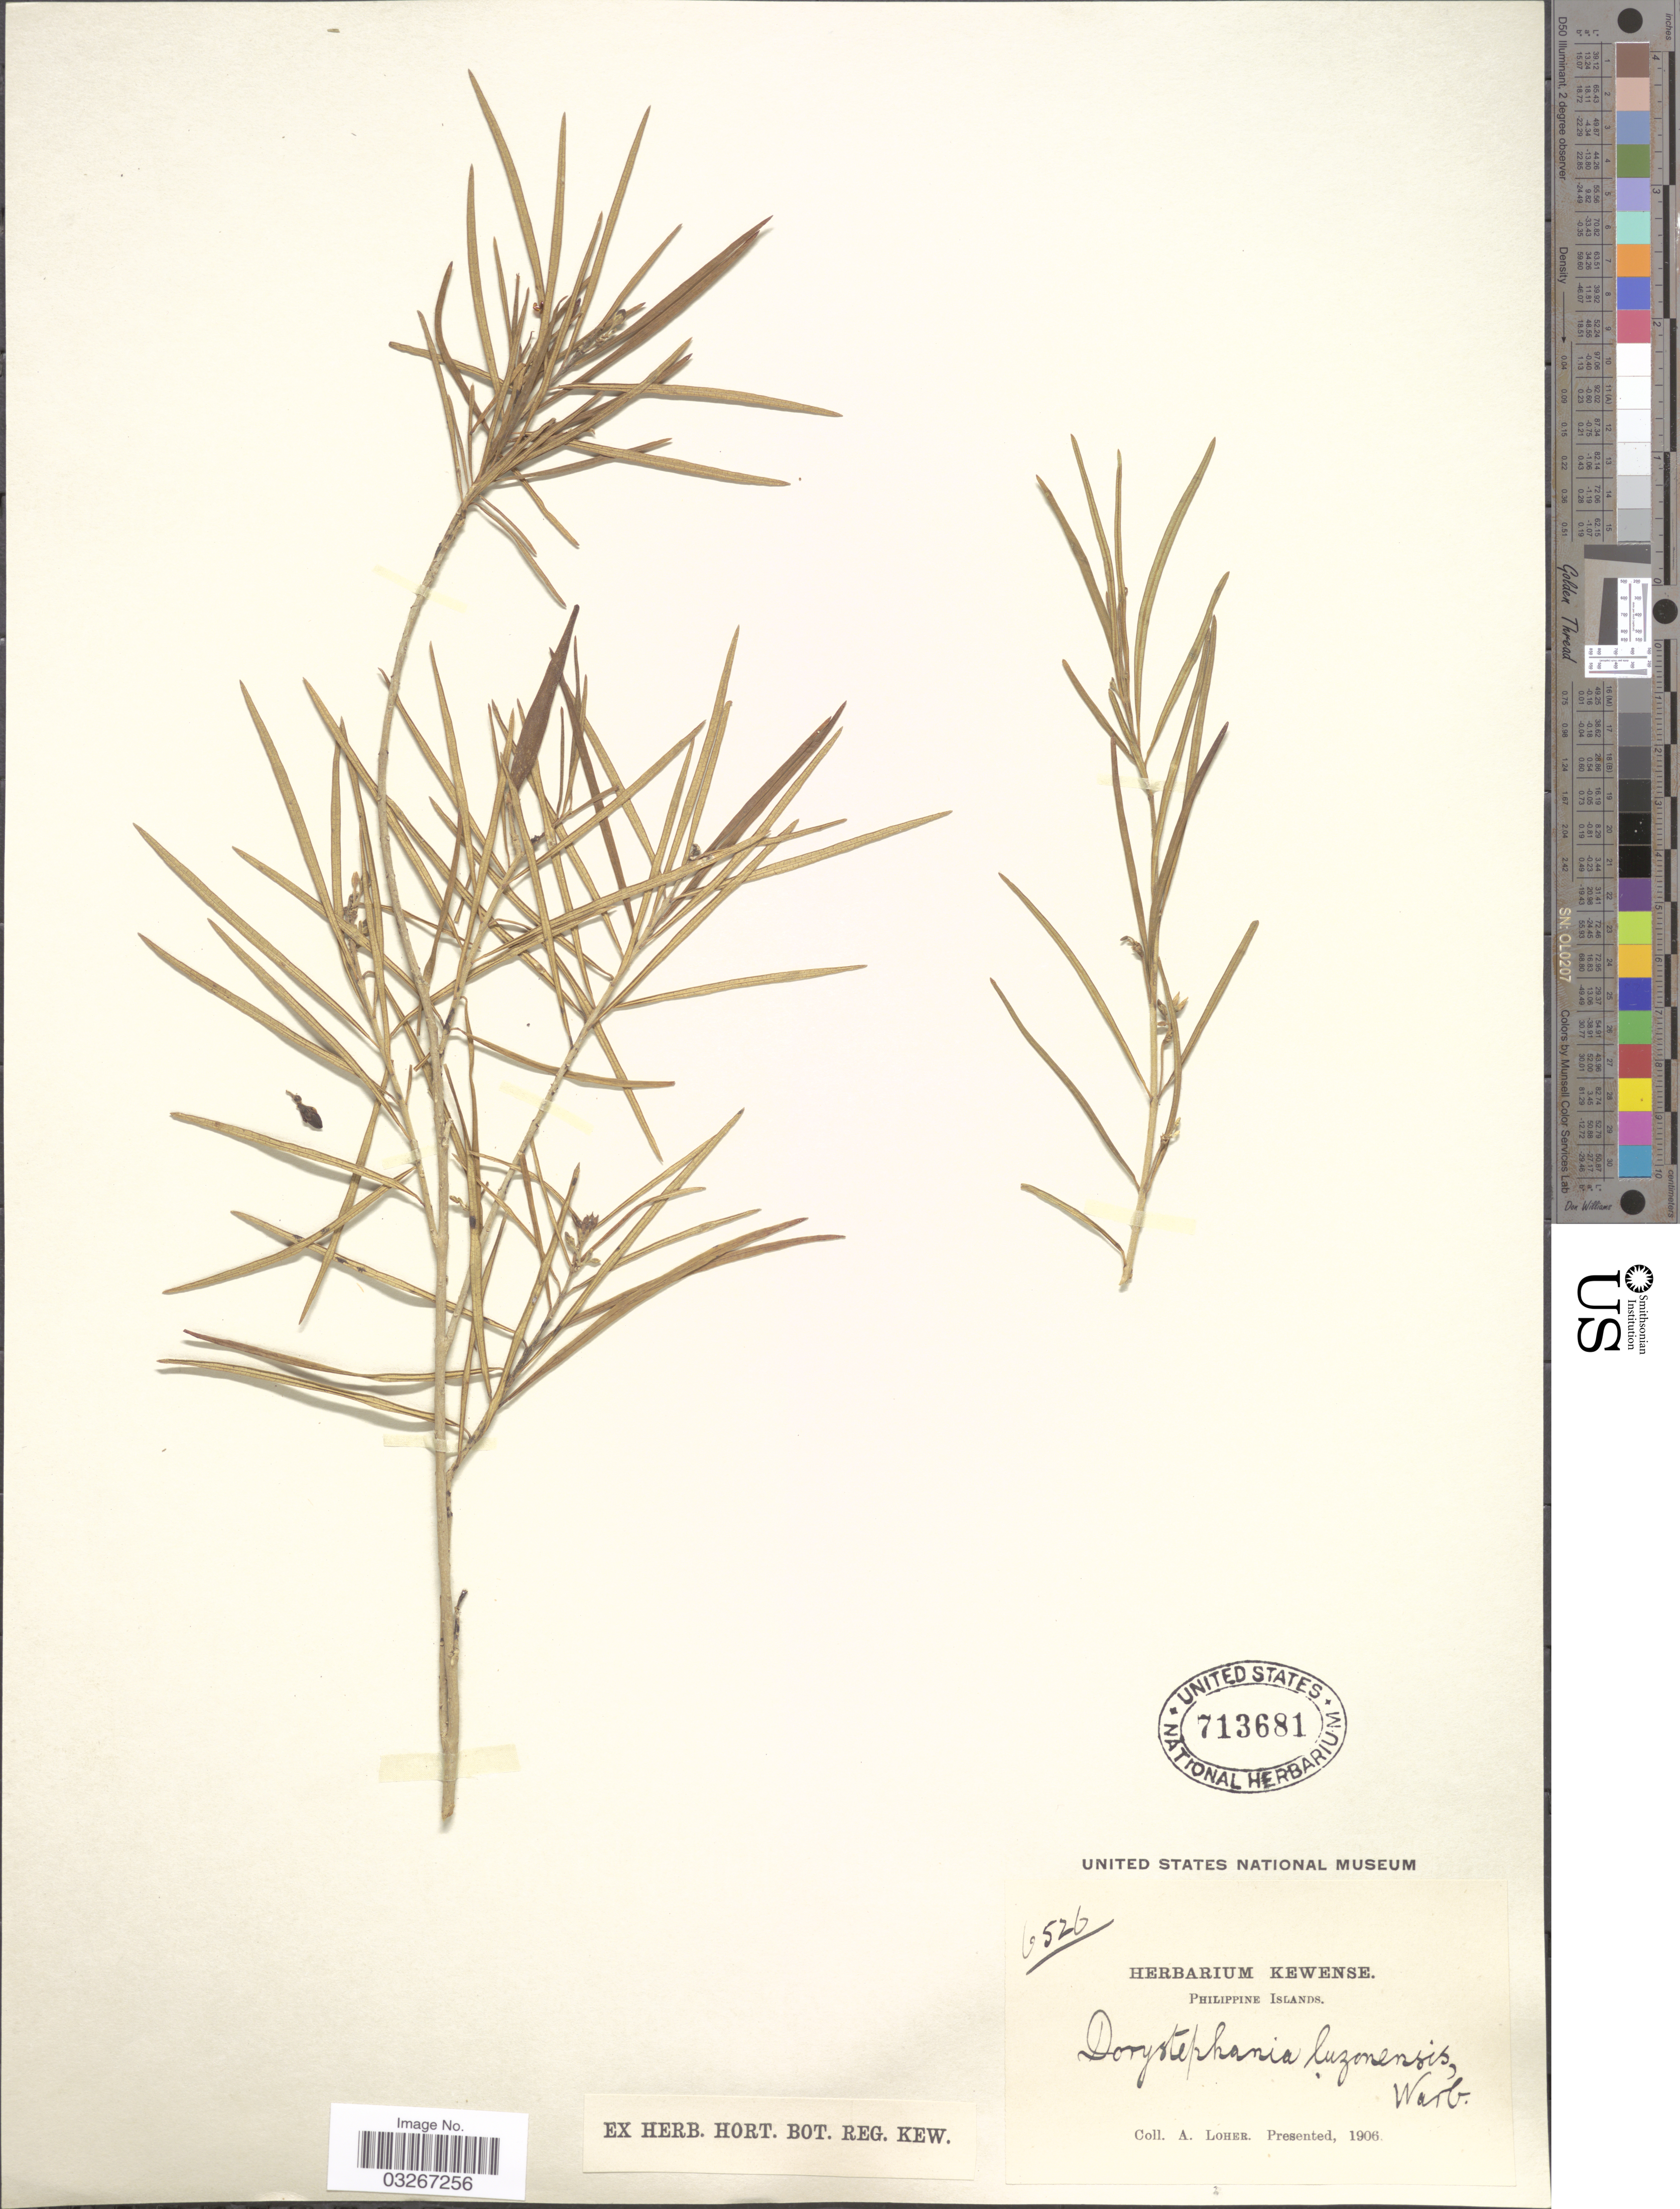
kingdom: Plantae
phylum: Tracheophyta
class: Magnoliopsida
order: Gentianales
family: Apocynaceae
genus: Dorystephania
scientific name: Dorystephania luzonensis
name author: Warb.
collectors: A. Loher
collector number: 6526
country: Philippines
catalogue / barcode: US 713681